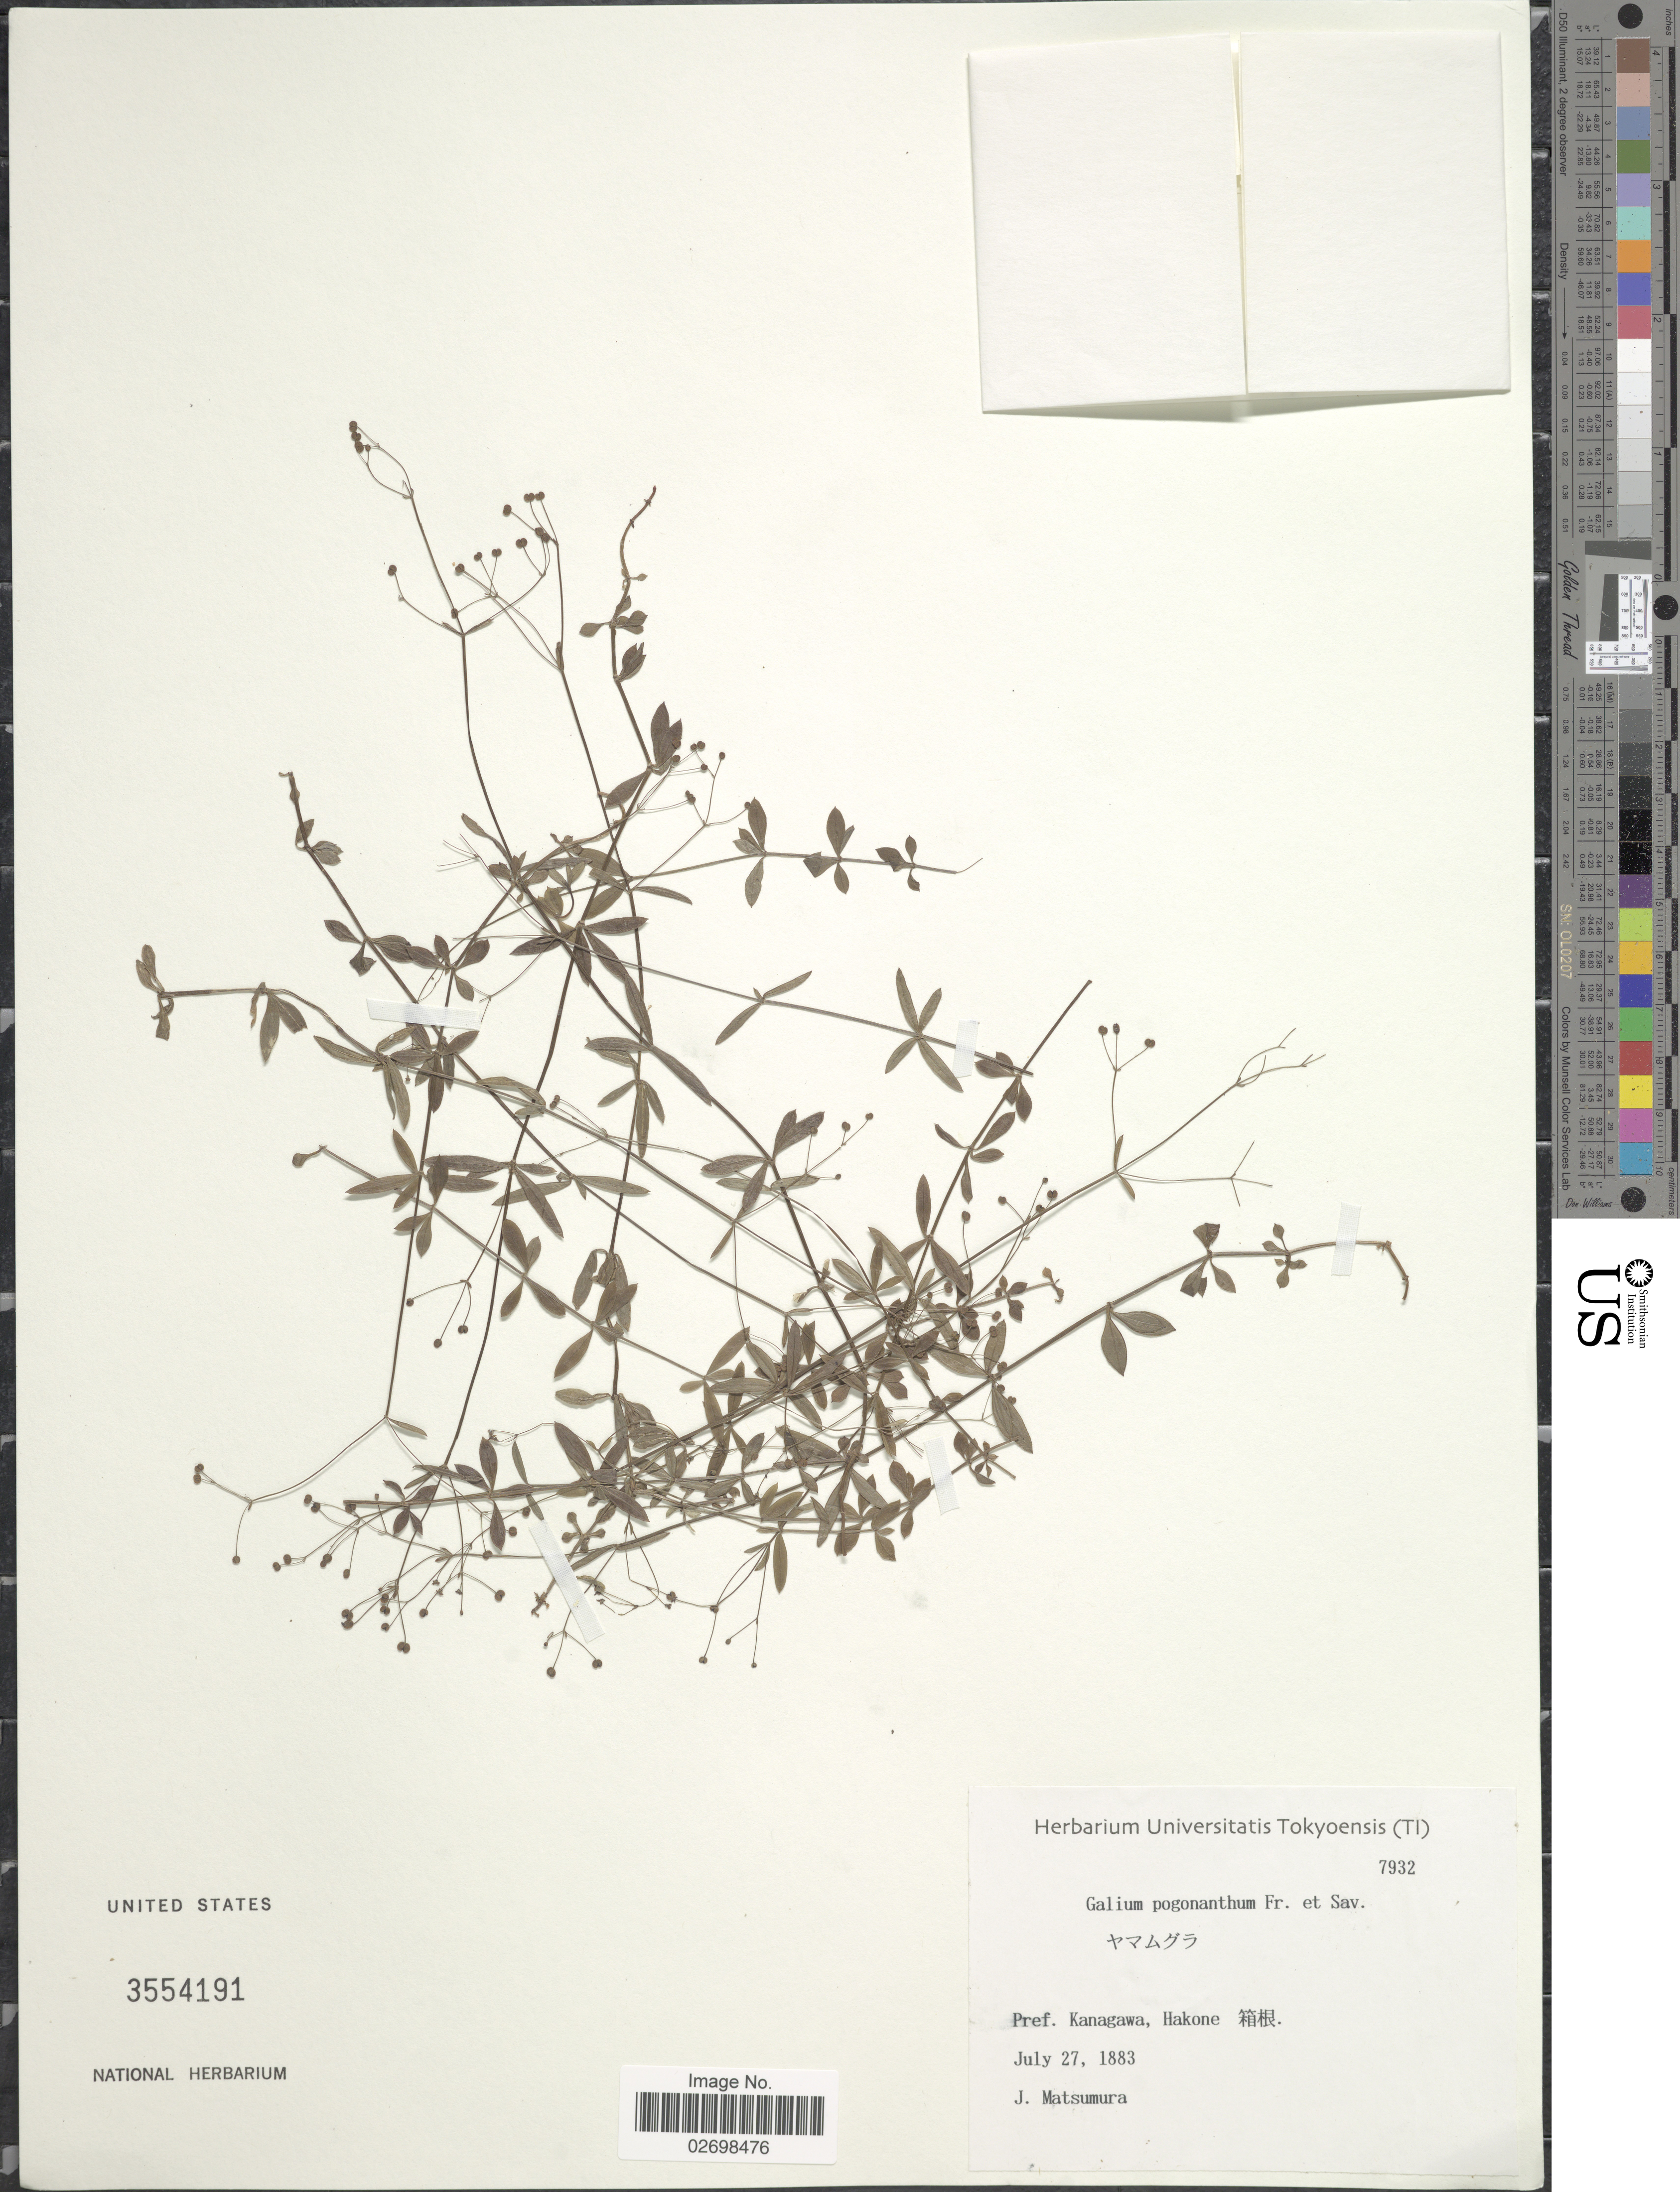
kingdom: Plantae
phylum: Tracheophyta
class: Magnoliopsida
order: Gentianales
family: Rubiaceae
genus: Galium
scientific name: Galium bungei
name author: Steud.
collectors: J. Matsumura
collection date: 1883-07-27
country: Japan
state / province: Kanagawa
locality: Pref. Kanagawa, Hakone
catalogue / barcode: US 3554191